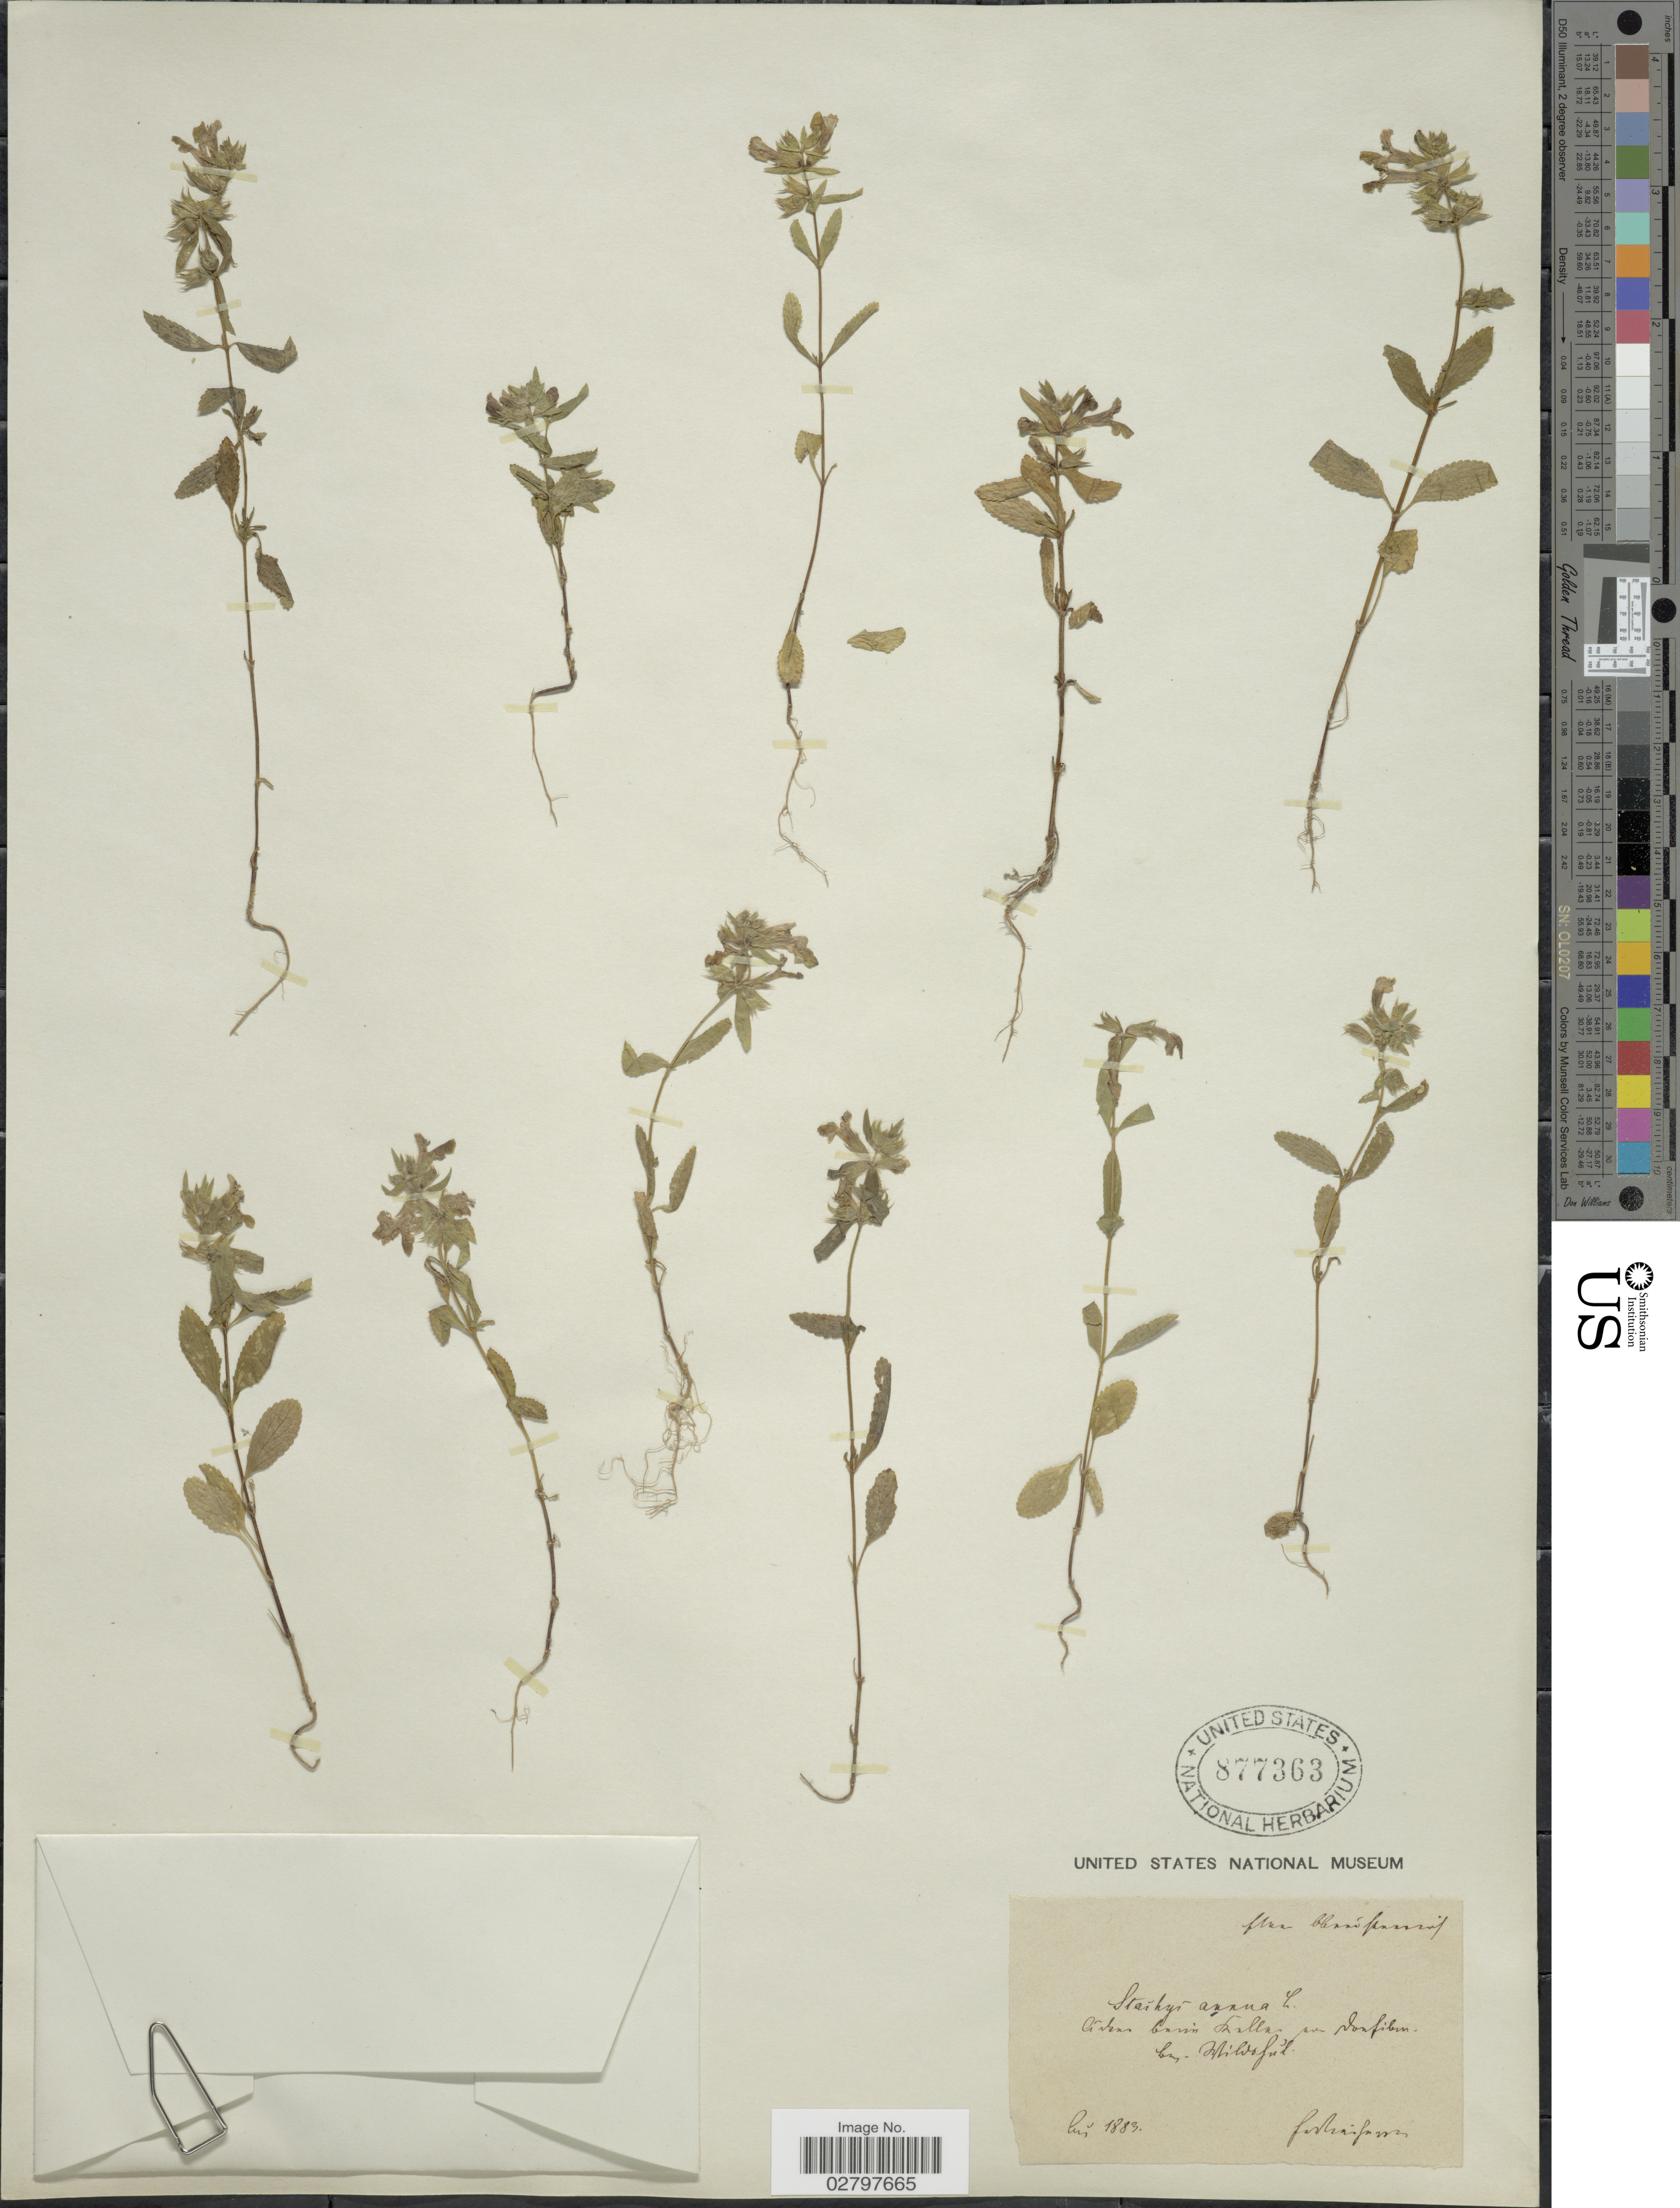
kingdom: Plantae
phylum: Tracheophyta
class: Magnoliopsida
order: Lamiales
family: Lamiaceae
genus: Stachys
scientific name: Stachys annua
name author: (L.) L.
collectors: F. Vierhapper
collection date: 1883-08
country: Austria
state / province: Oberosterreich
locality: Flora Oberösterreich, Acker beim Keller von Dorfibm, Bez. Wildshut.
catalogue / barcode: US 877363